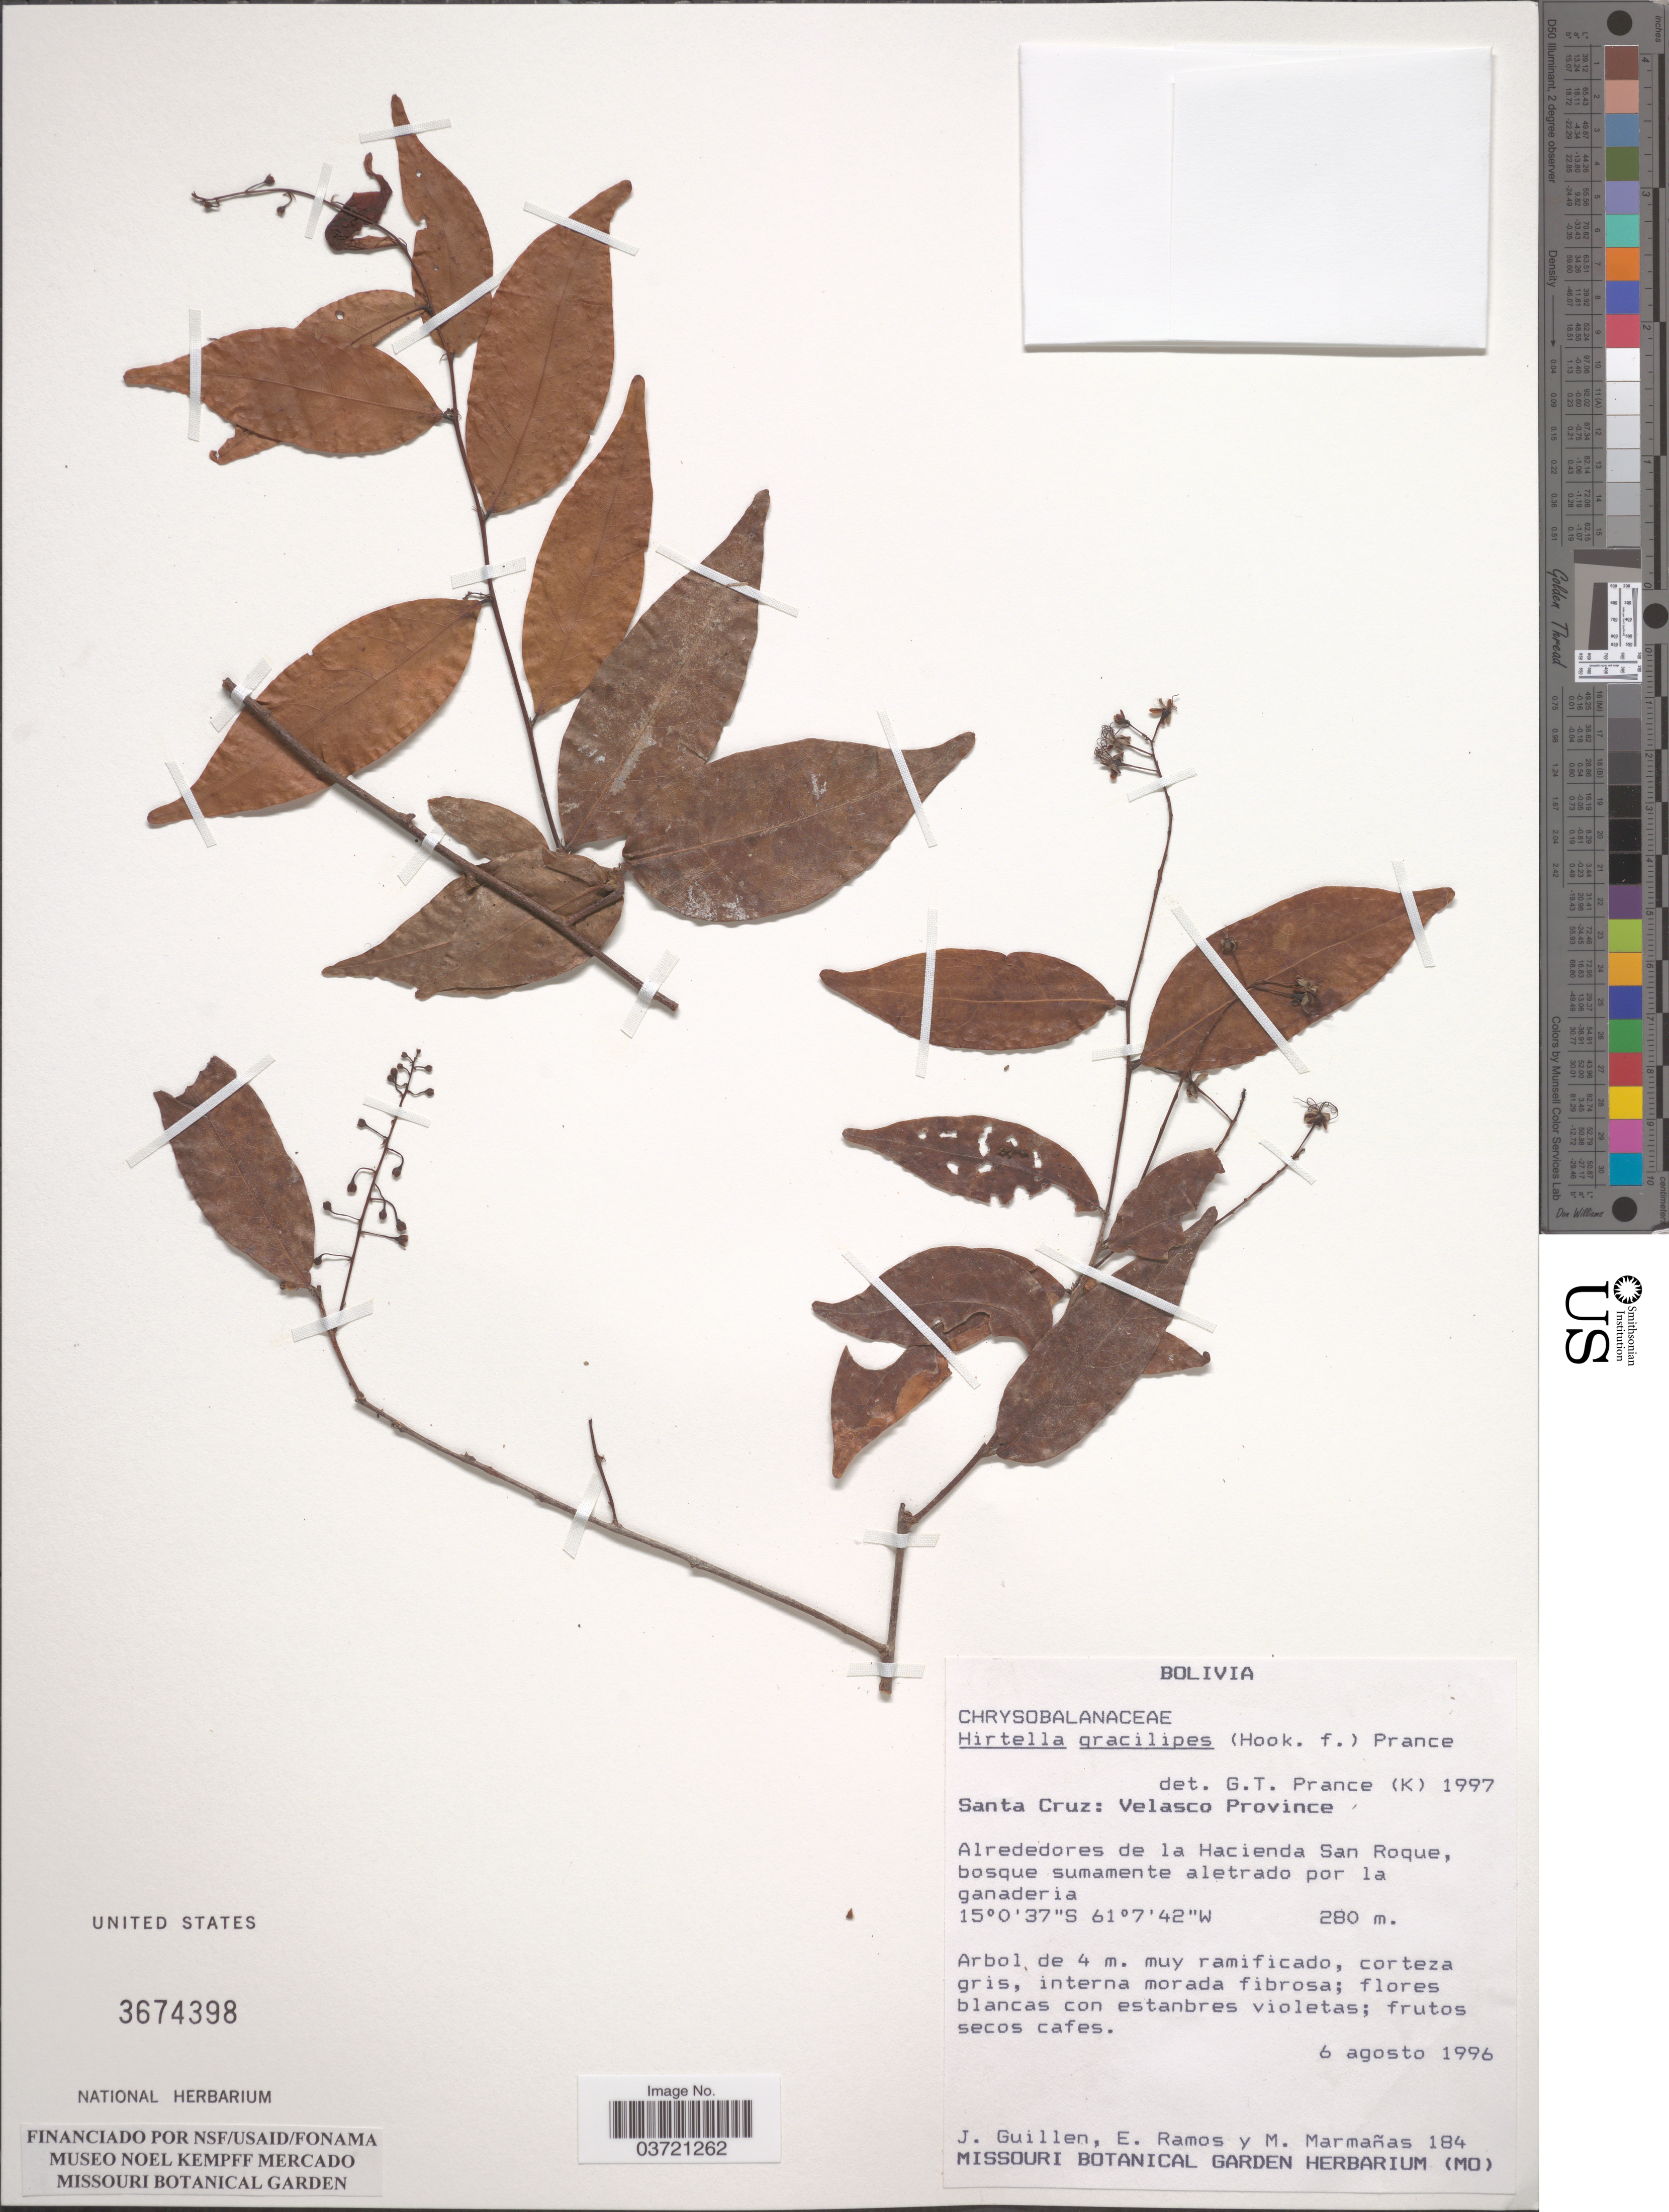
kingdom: Plantae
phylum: Tracheophyta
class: Magnoliopsida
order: Malpighiales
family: Chrysobalanaceae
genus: Hirtella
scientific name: Hirtella gracilipes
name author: (Hook. f.) Prance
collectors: R. Guillen, E. Ramos & M. Marmañas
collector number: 184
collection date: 1996-08-06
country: Bolivia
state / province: Santa Cruz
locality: Velasco Province. Alrededores de la Hacienda San Roque.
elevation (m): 280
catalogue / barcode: US 3674398